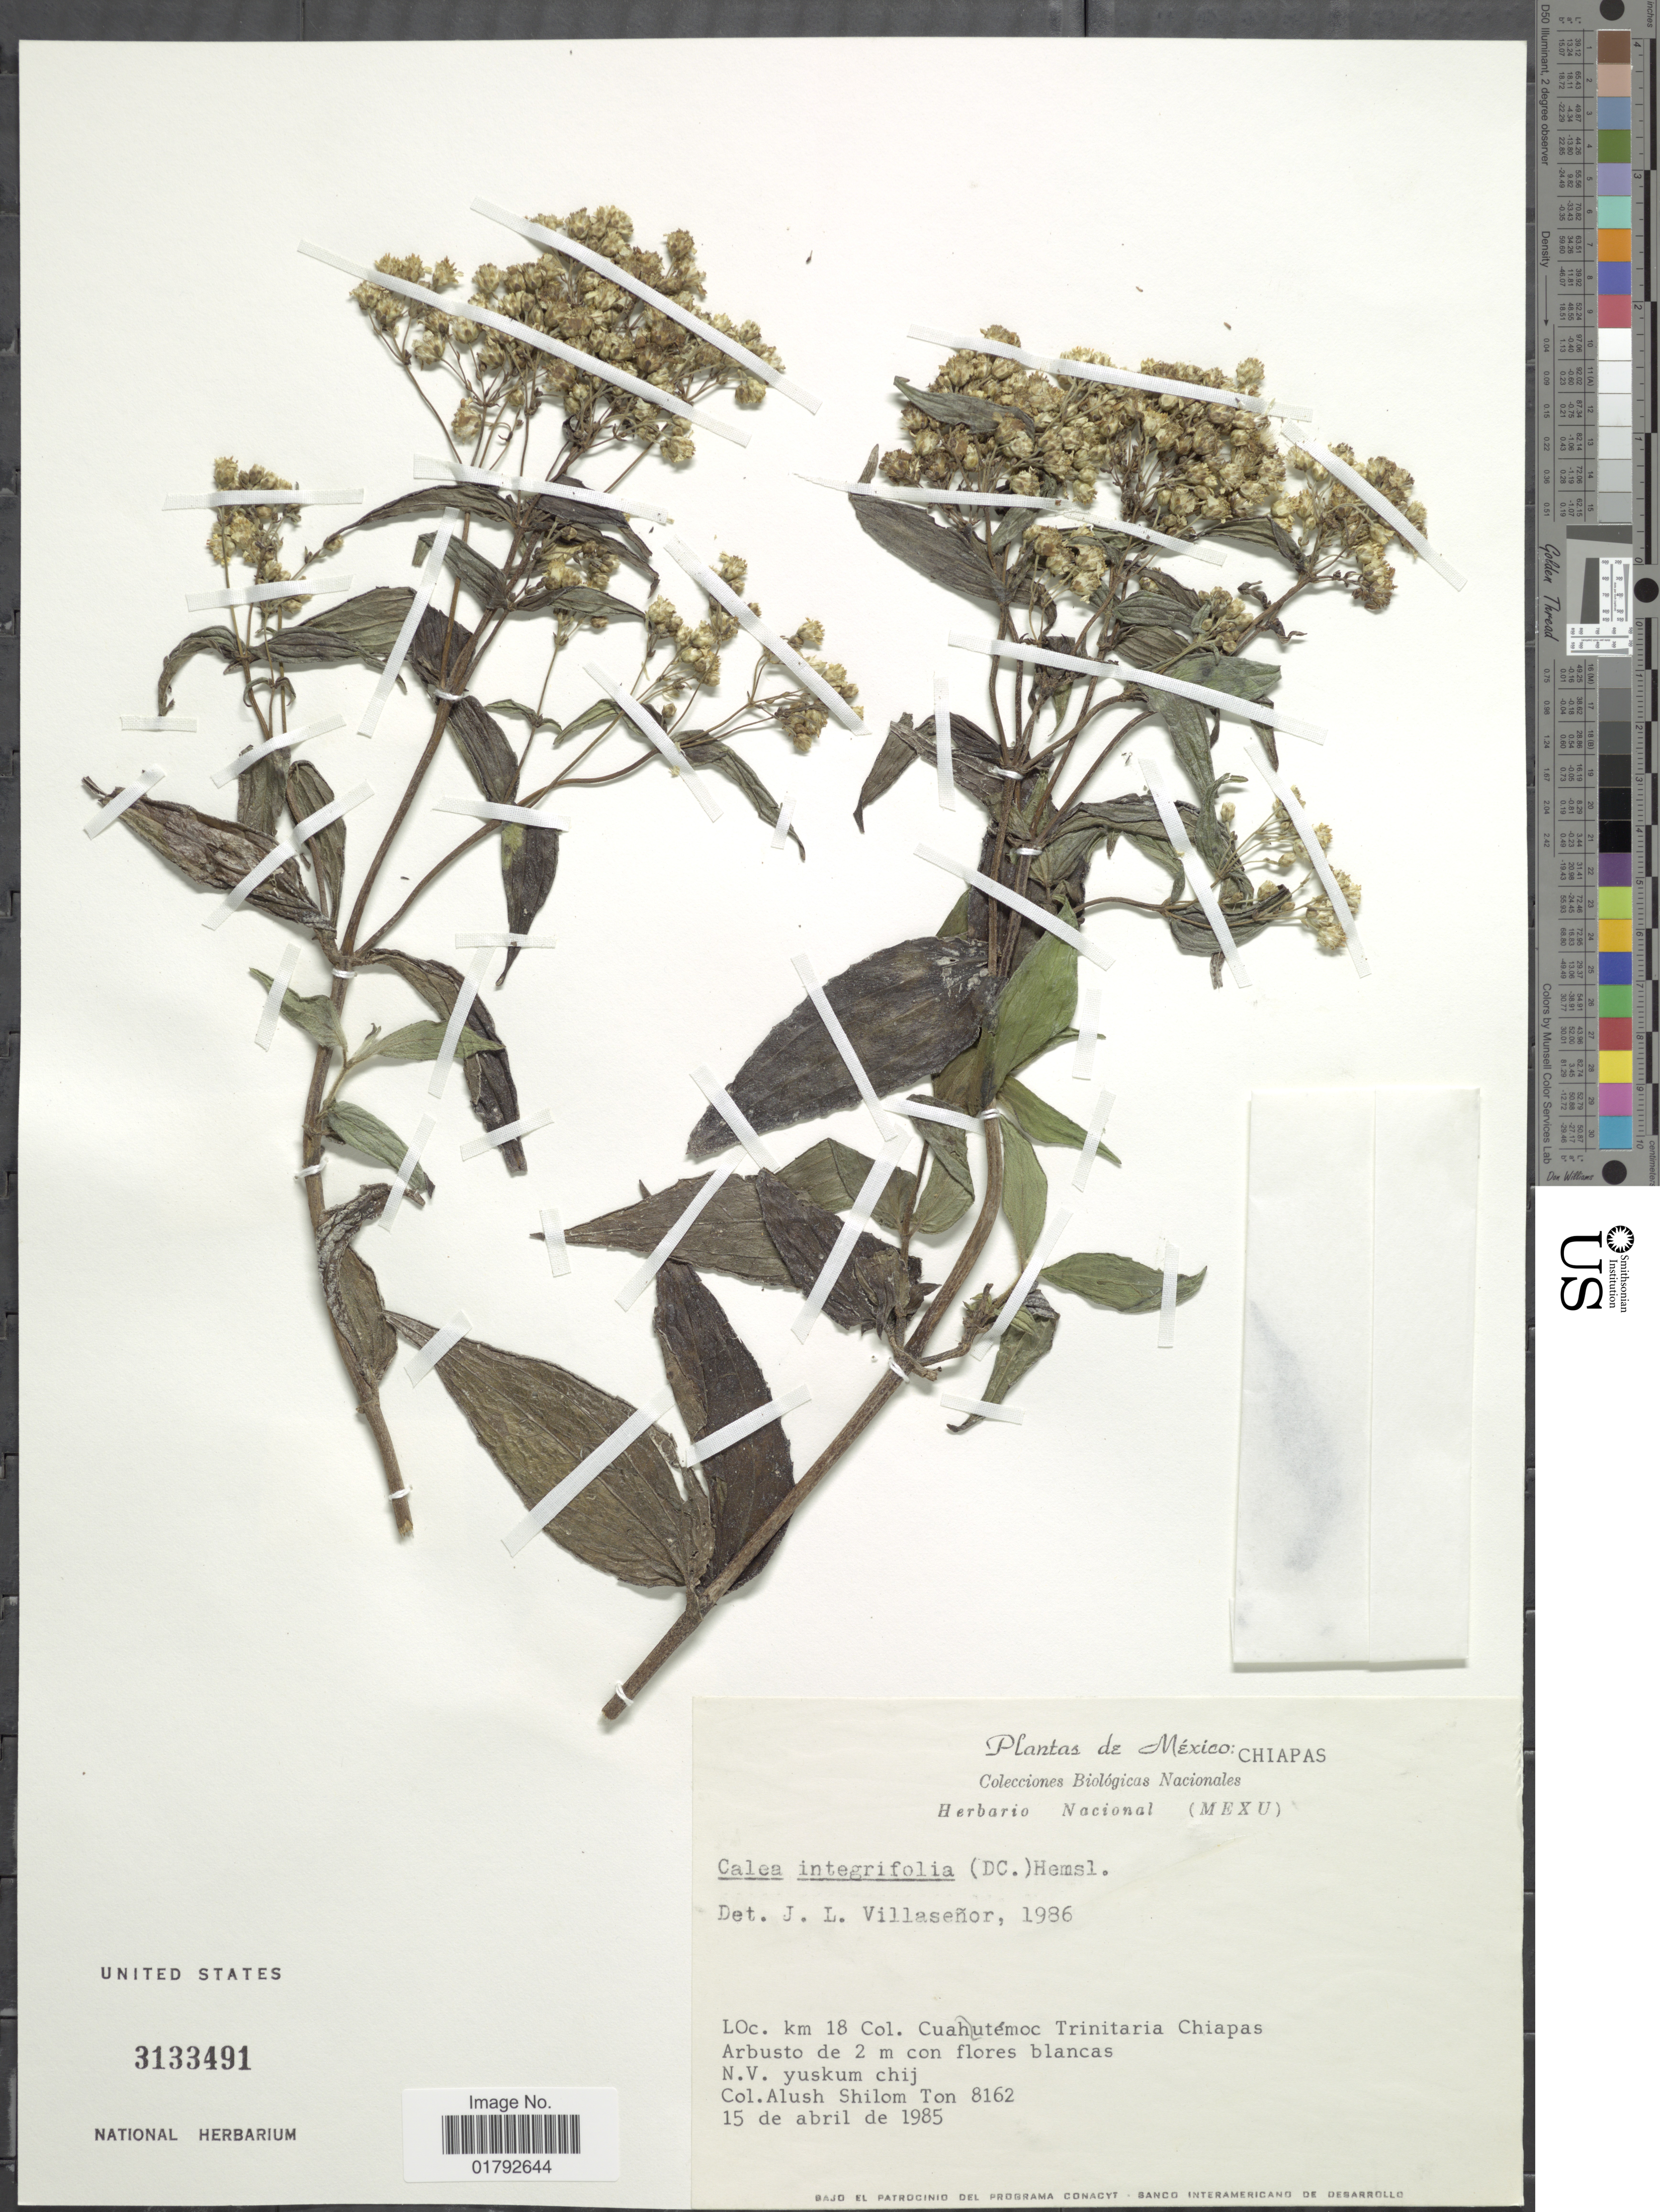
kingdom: Plantae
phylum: Tracheophyta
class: Magnoliopsida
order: Asterales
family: Asteraceae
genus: Alloispermum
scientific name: Alloispermum integrifolium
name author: (DC.) H. Rob.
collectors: A. M. Ton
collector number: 8162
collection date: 1985-04-15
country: Mexico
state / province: Chiapas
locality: Km. 18 Co.Cuahutemoc Trinitaria Chiapas. N.V. yuskum chij.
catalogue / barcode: US 3133491